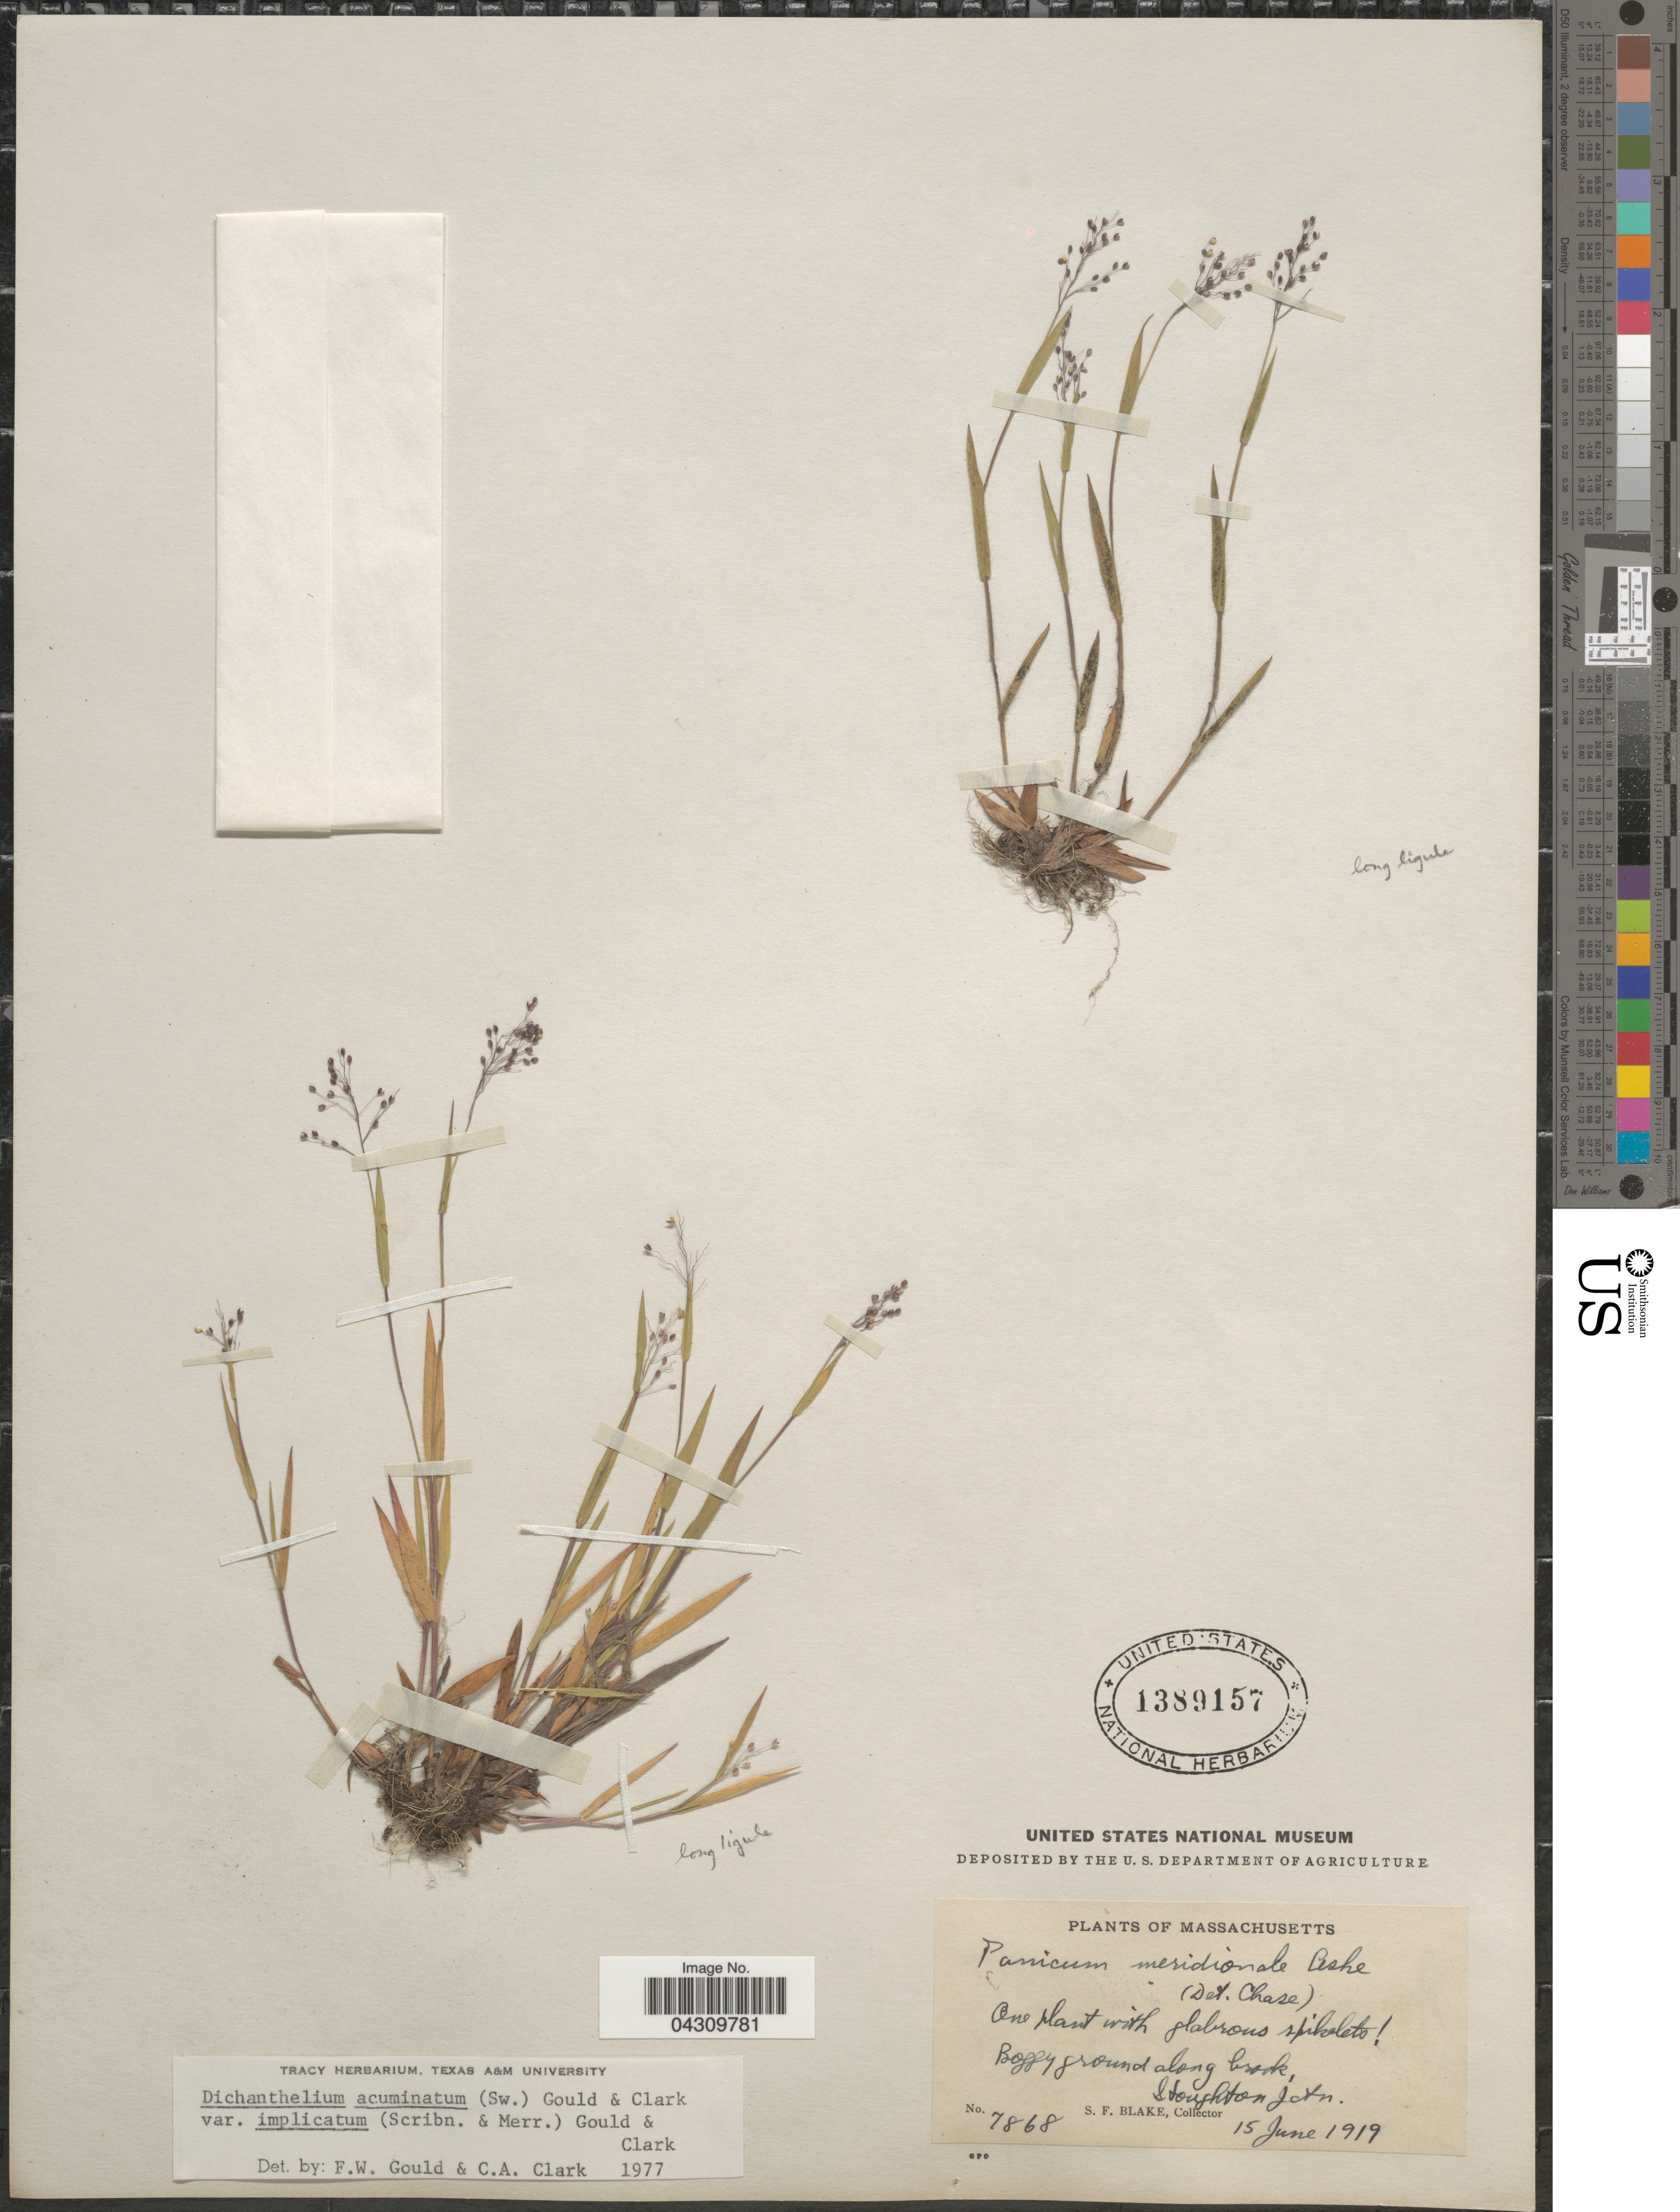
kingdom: Plantae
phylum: Tracheophyta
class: Liliopsida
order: Poales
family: Poaceae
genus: Dichanthelium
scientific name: Dichanthelium acuminatum var. acuminatum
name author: (Sw.) Gould & C.A. Clark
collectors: S. Blake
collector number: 7868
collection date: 1919-06-15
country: United States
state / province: Massachusetts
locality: Boggy ground along brook, Stoughton Jctn.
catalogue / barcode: US 1389157